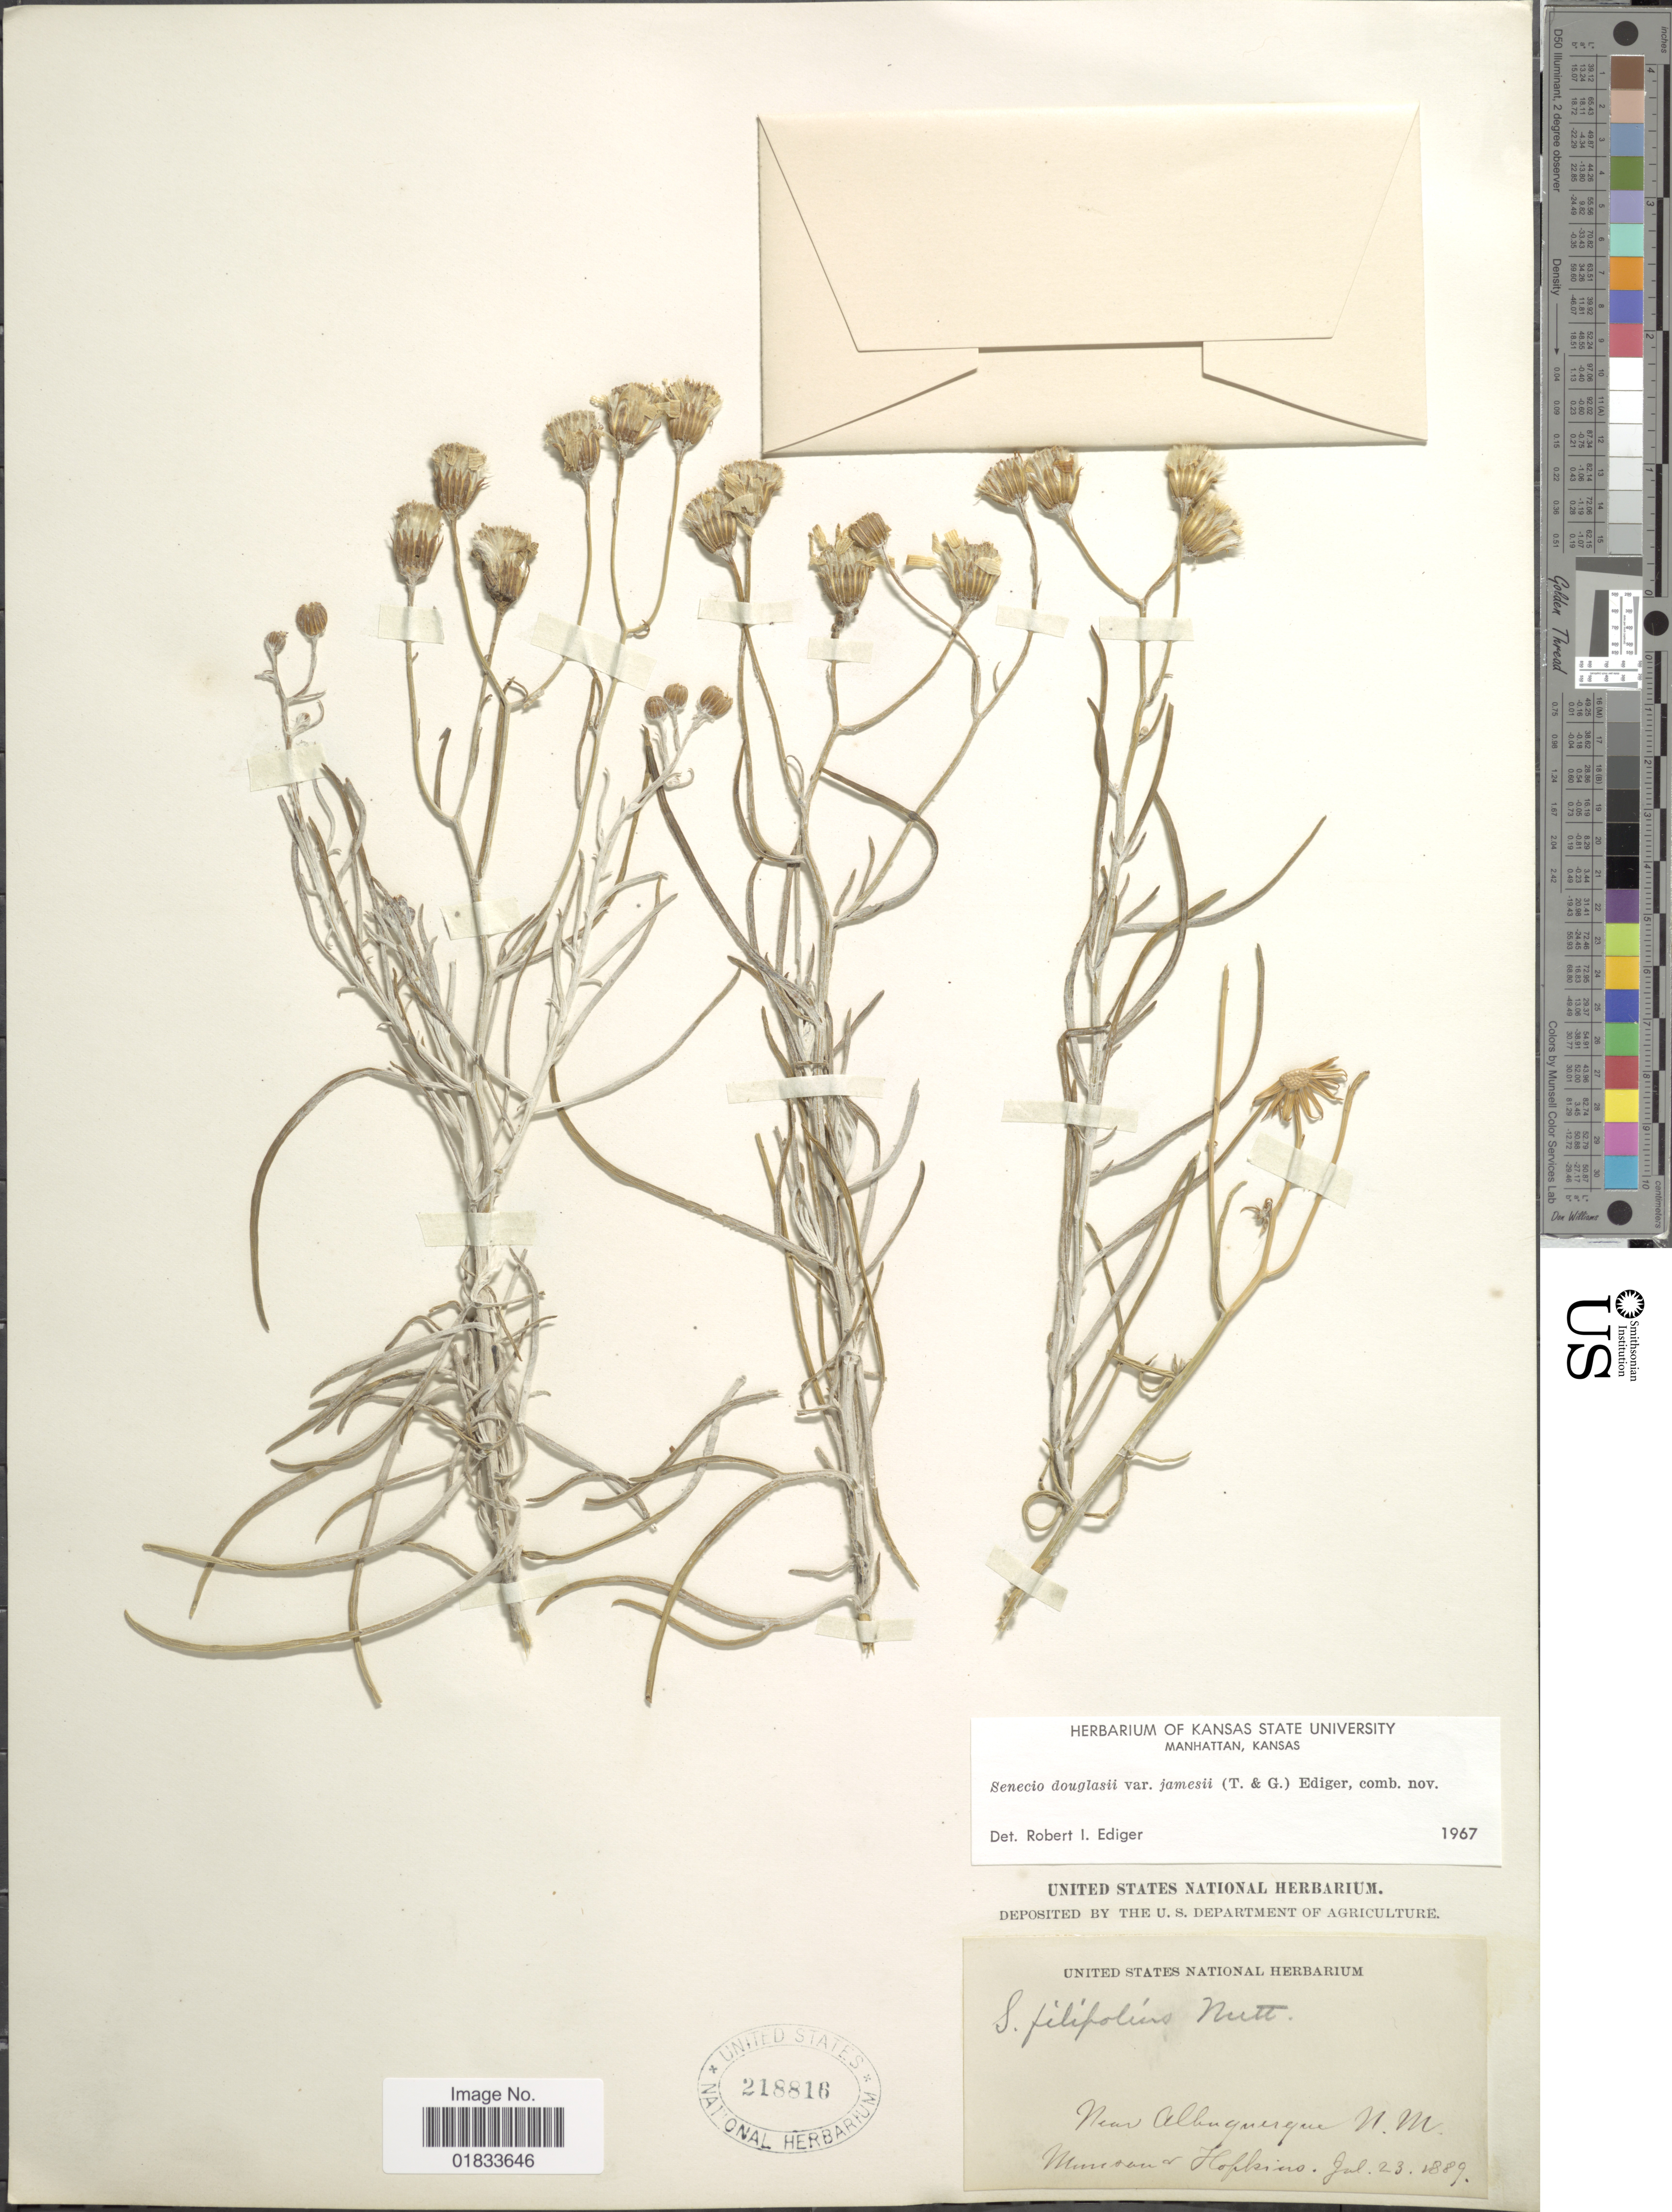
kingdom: Plantae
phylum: Tracheophyta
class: Magnoliopsida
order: Asterales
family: Asteraceae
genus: Senecio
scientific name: Senecio flaccidus var. flaccidus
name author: Less.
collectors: -. Munson & -- Hopkins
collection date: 1889-07-23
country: United States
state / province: New Mexico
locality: Near Albuquerque, N.M.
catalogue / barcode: US 218816